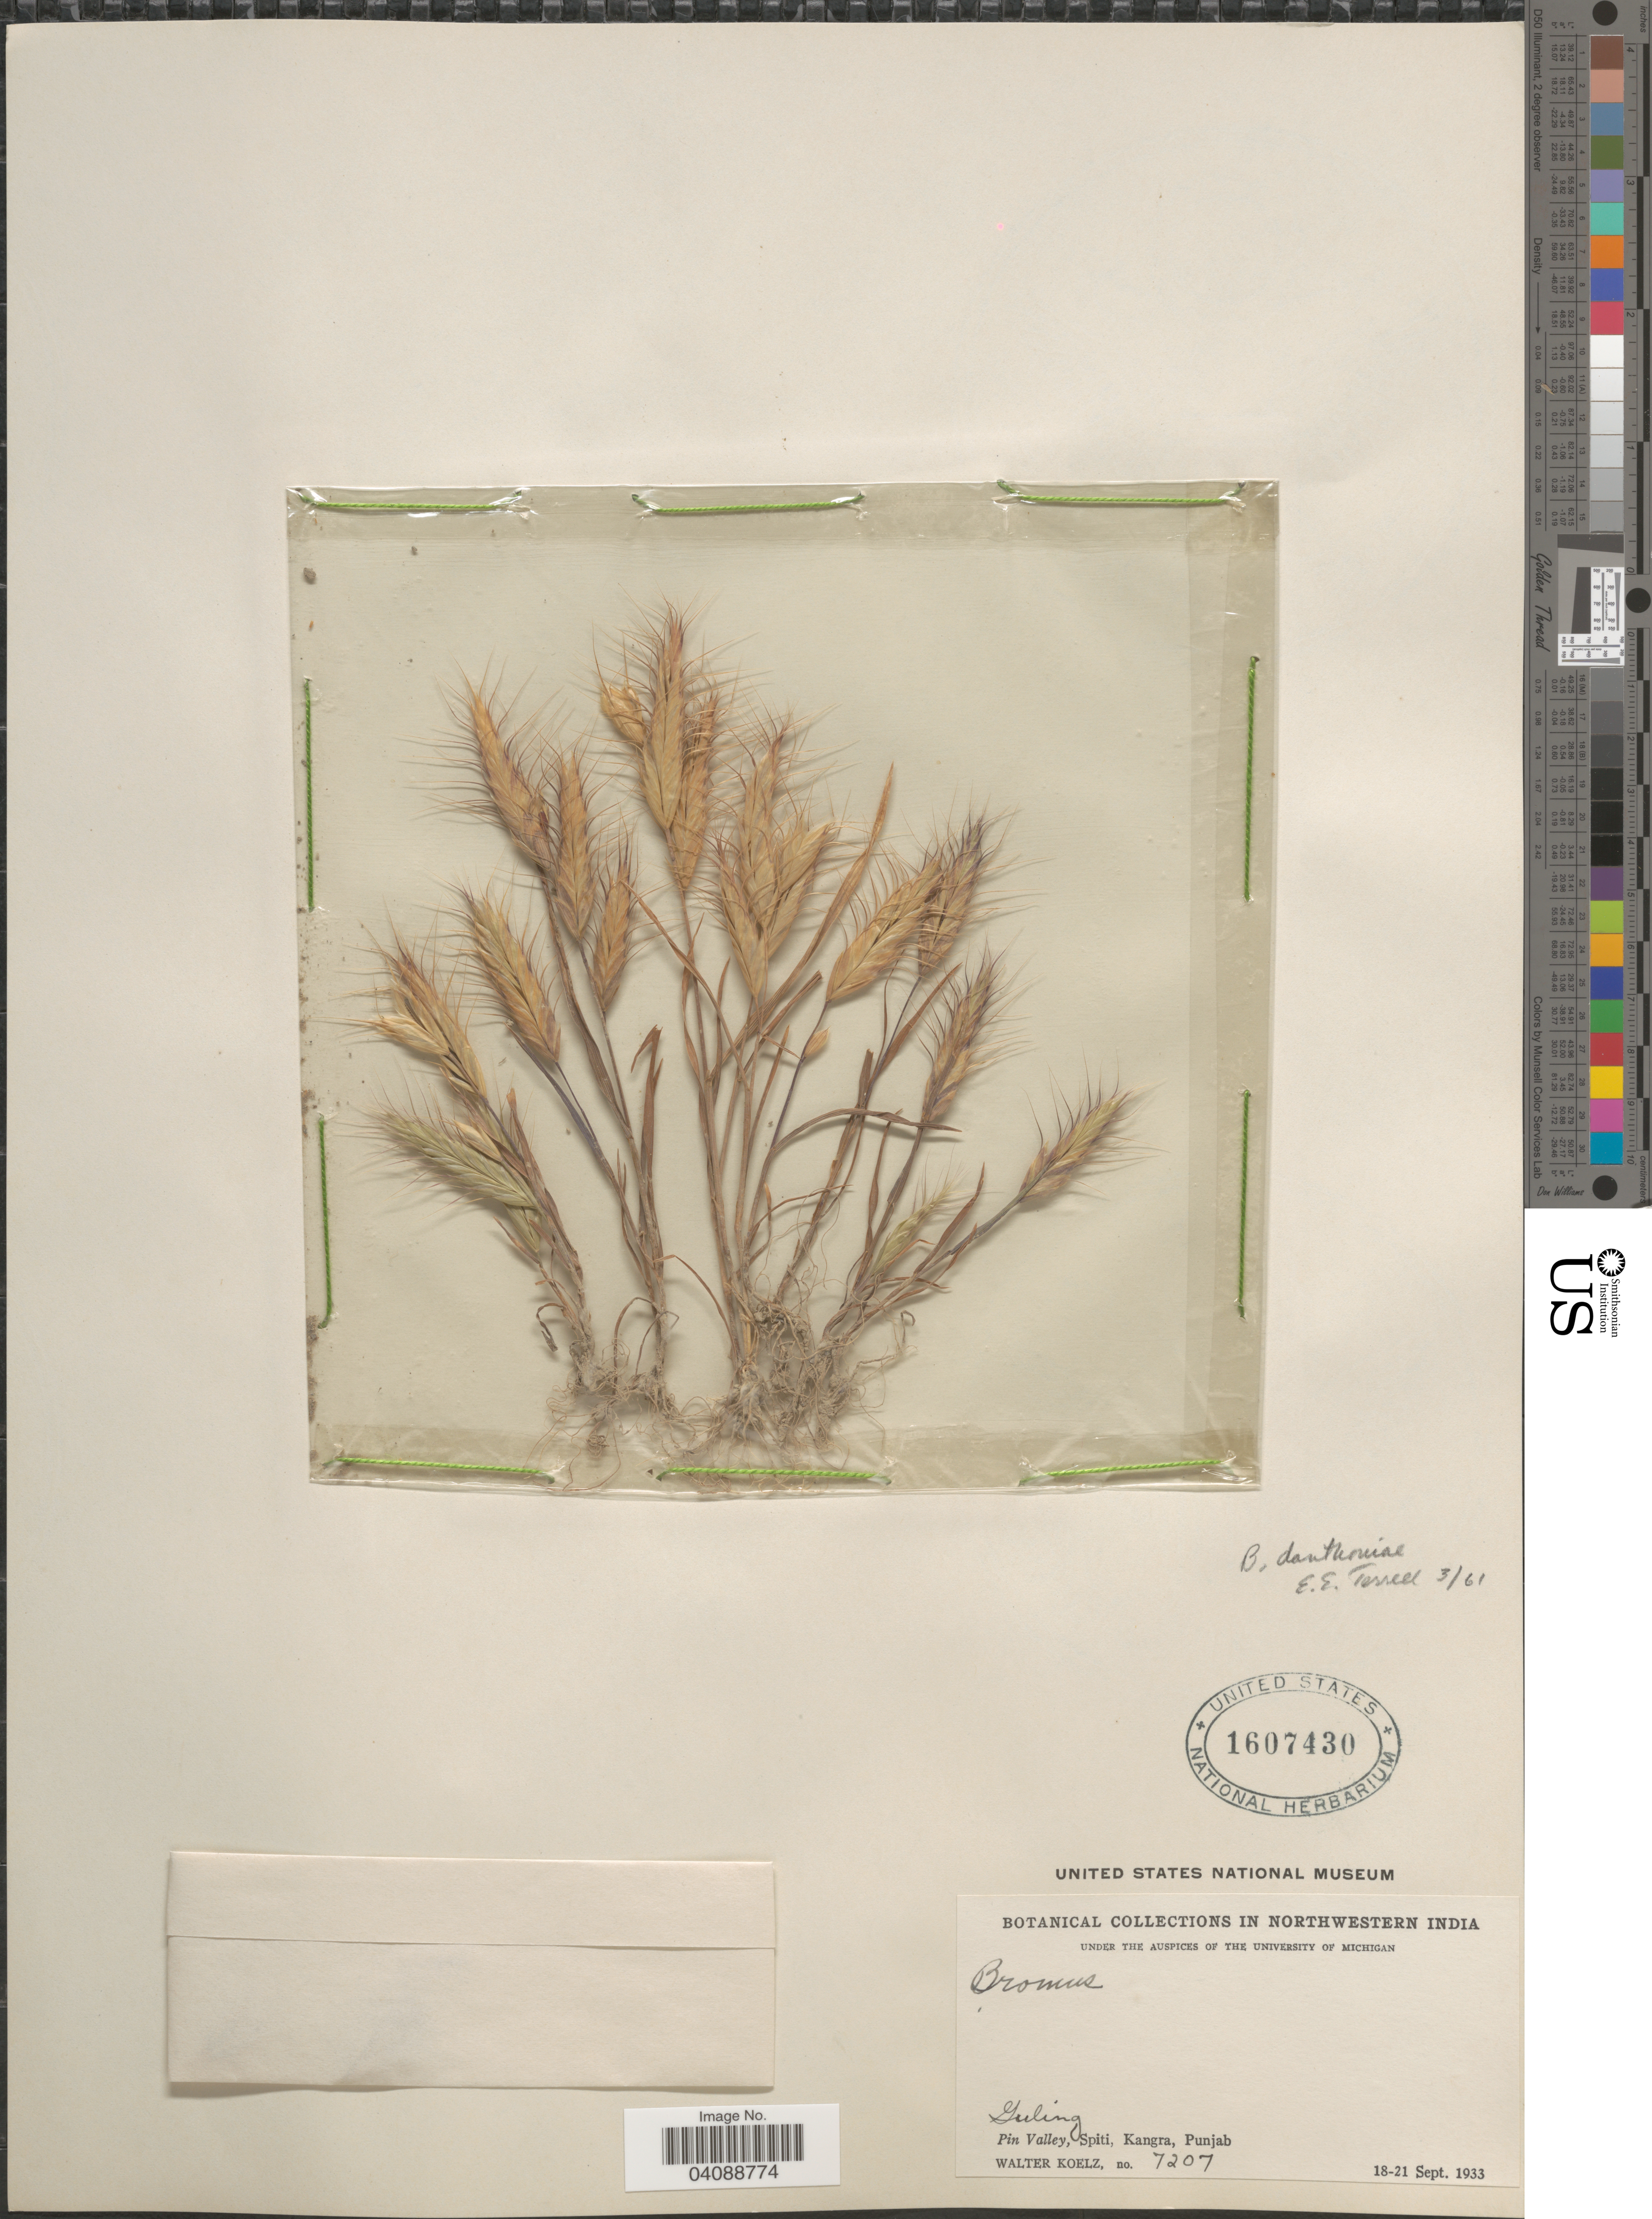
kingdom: Plantae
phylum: Tracheophyta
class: Liliopsida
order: Poales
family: Poaceae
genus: Bromus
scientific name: Bromus danthoniae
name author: Trin. ex C.A. Mey.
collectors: W. N. Koelz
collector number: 7207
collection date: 1933-09-18/1933-09-21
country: India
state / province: Punjab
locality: In Northwestern India. Guling. Pin Valley, Spiti, Kangra.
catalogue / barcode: US 1607430